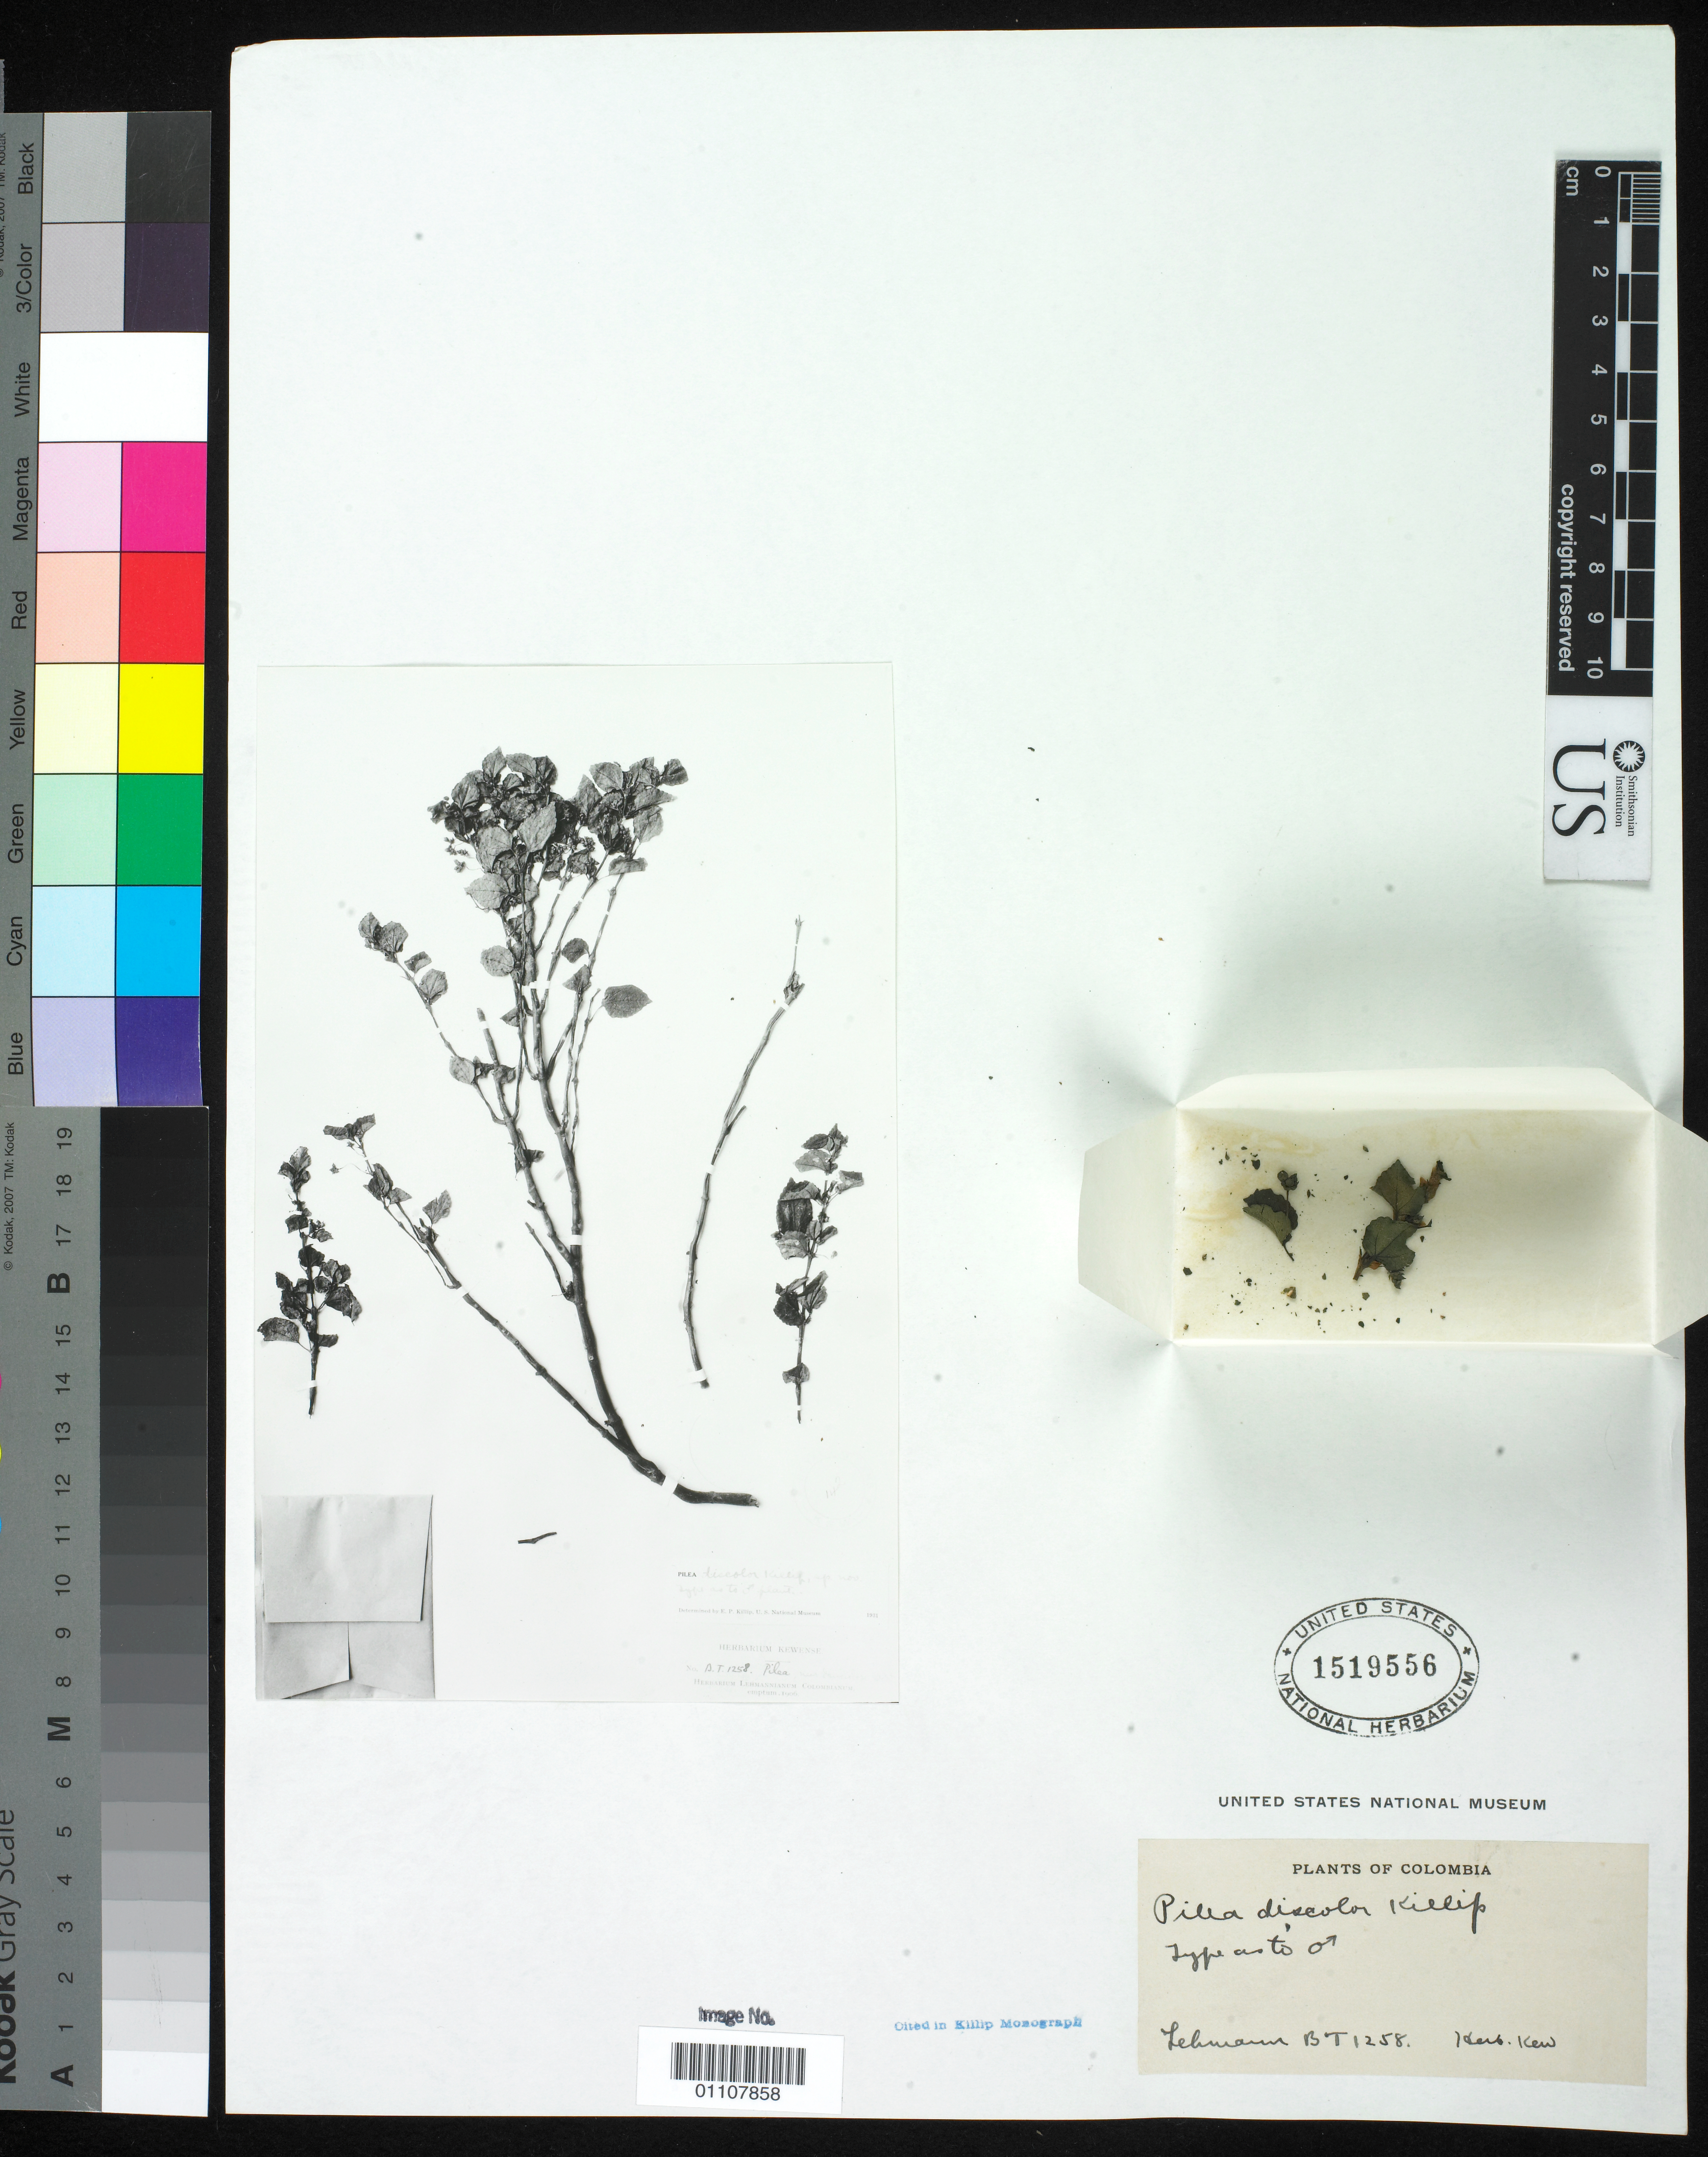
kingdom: Plantae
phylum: Tracheophyta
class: Magnoliopsida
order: Rosales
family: Urticaceae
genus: Pilea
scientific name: Pilea discolor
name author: Killip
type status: Syntype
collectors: F. C. Lehmann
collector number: BT1258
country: Colombia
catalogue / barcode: US 1519556